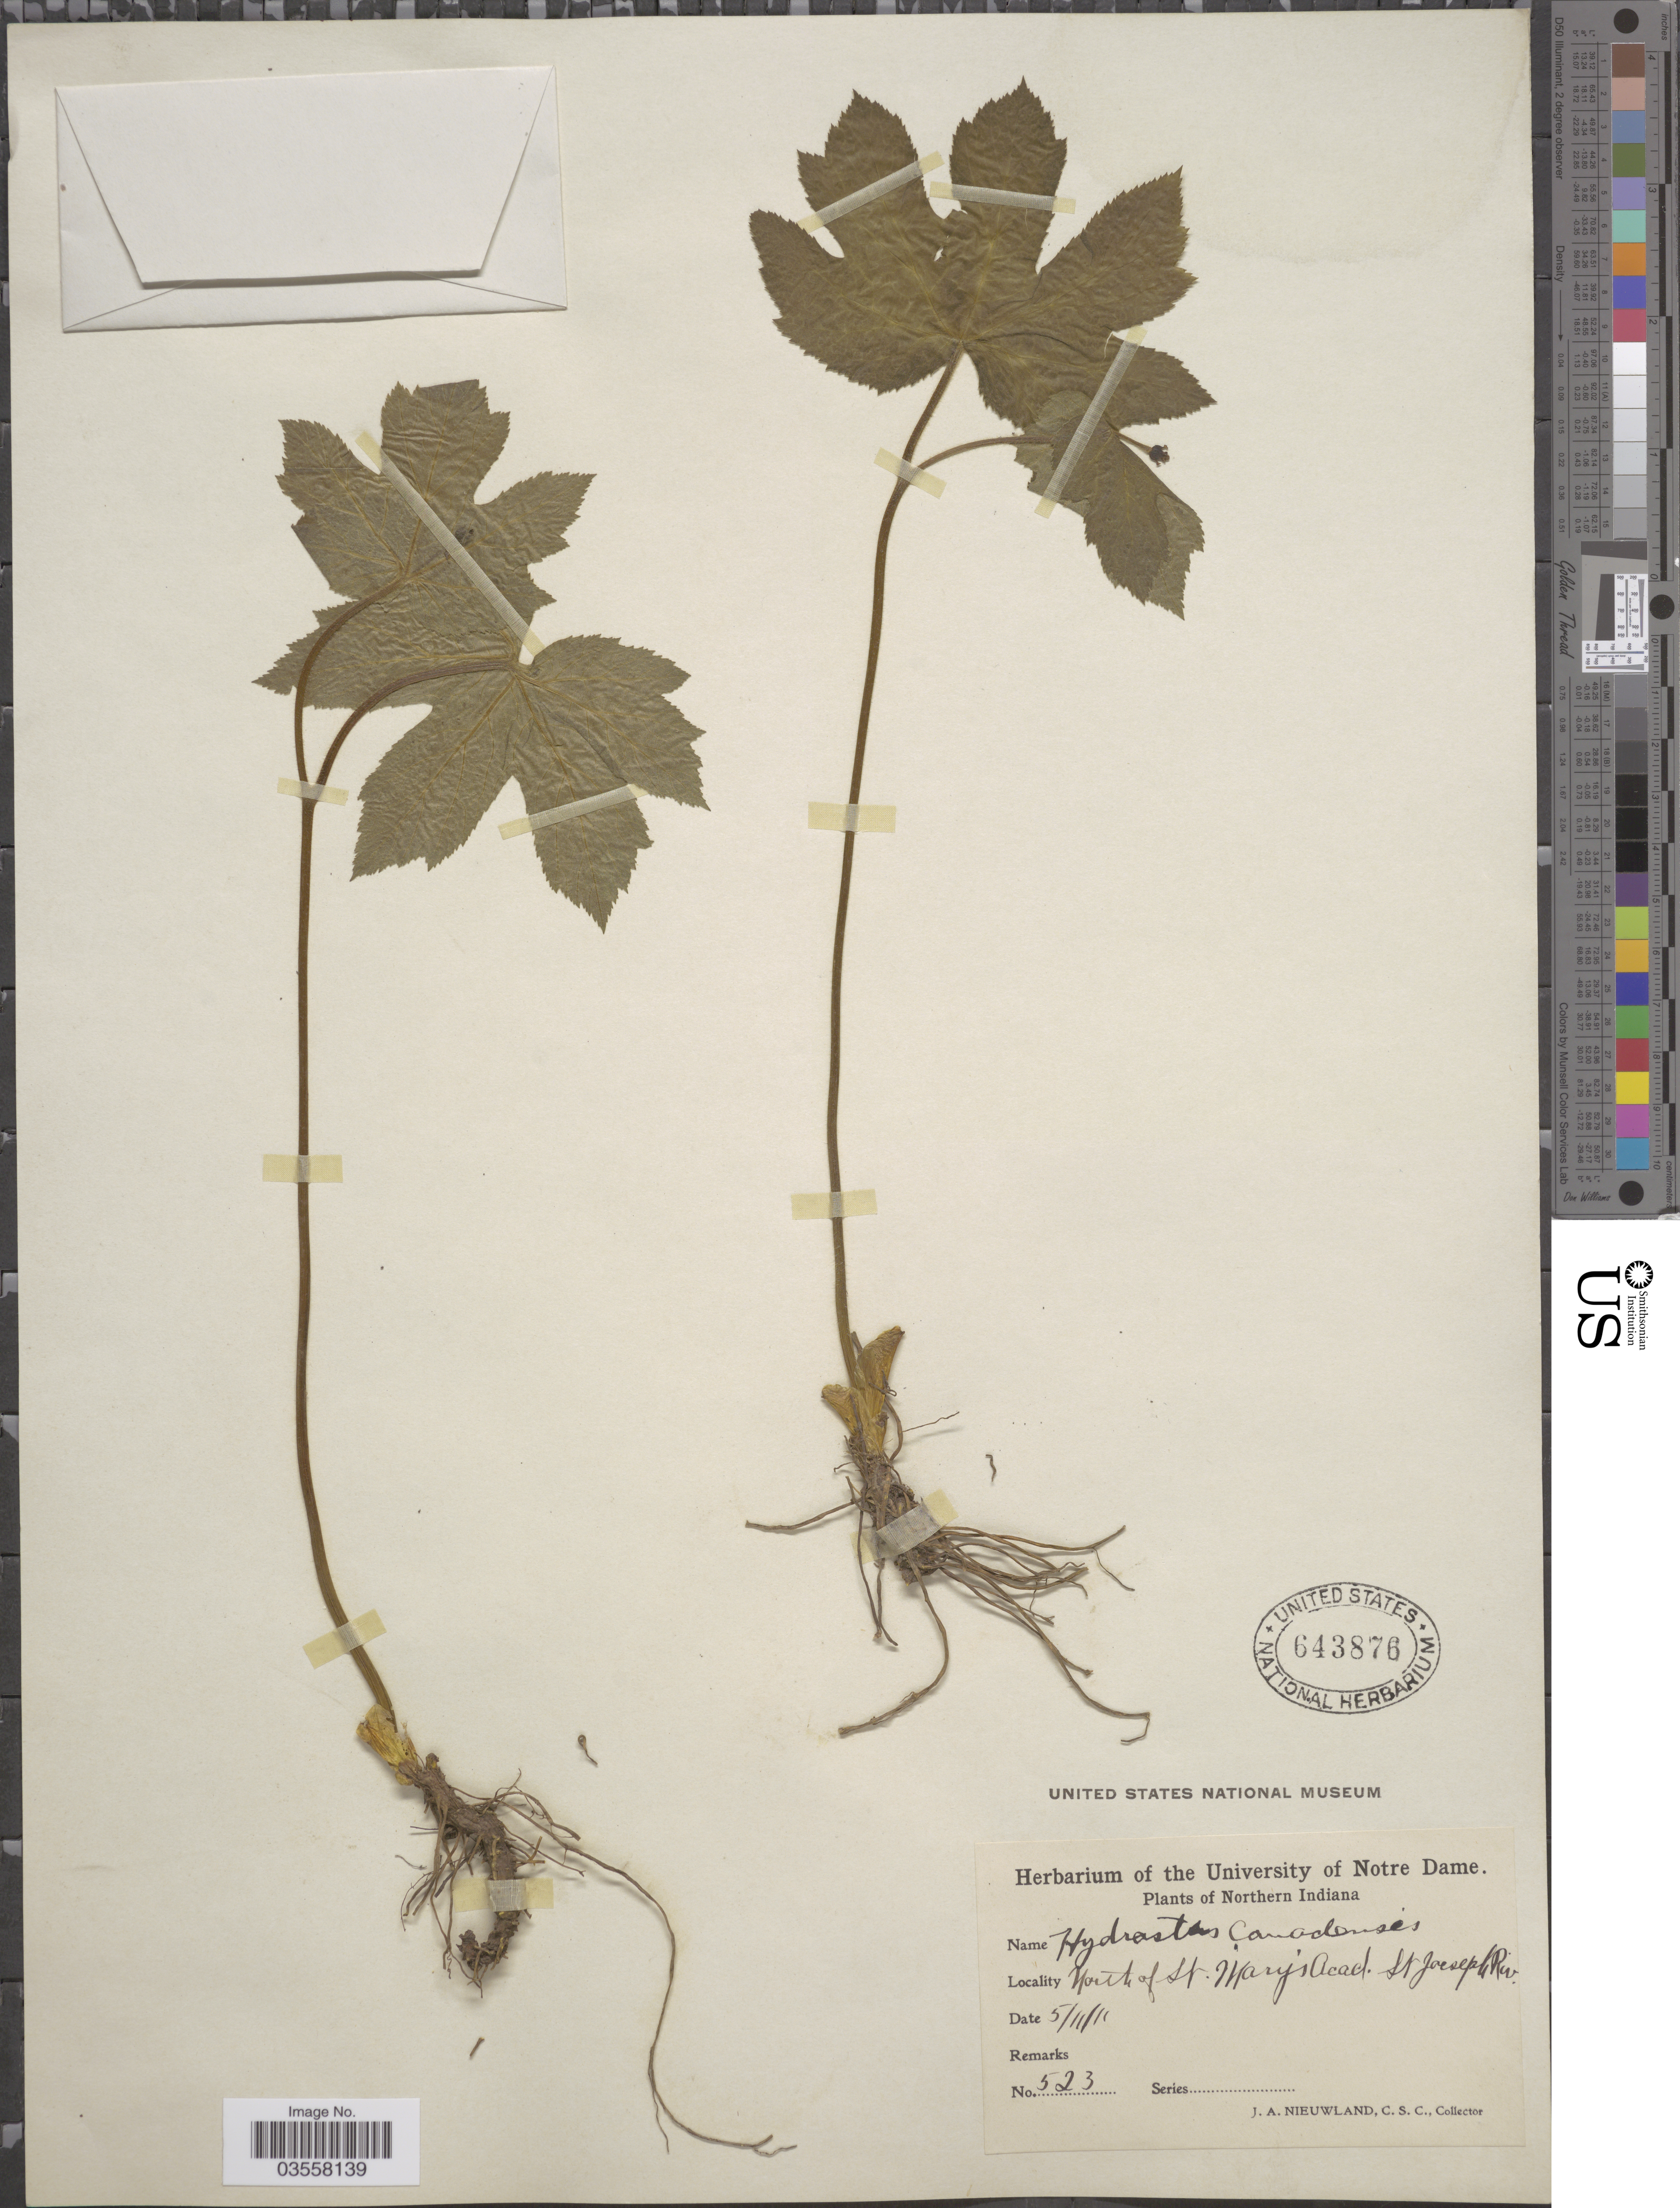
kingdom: Plantae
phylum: Tracheophyta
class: Magnoliopsida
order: Ranunculales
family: Ranunculaceae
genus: Hydrastis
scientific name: Hydrastis canadensis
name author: L.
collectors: J. A. Nieuwland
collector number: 523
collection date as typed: Transcribed d/m/y: 11/5/11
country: United States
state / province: Indiana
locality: Northern Indiana. North of St. Mary's Acad. St Joseph Riv.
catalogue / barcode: US 643876